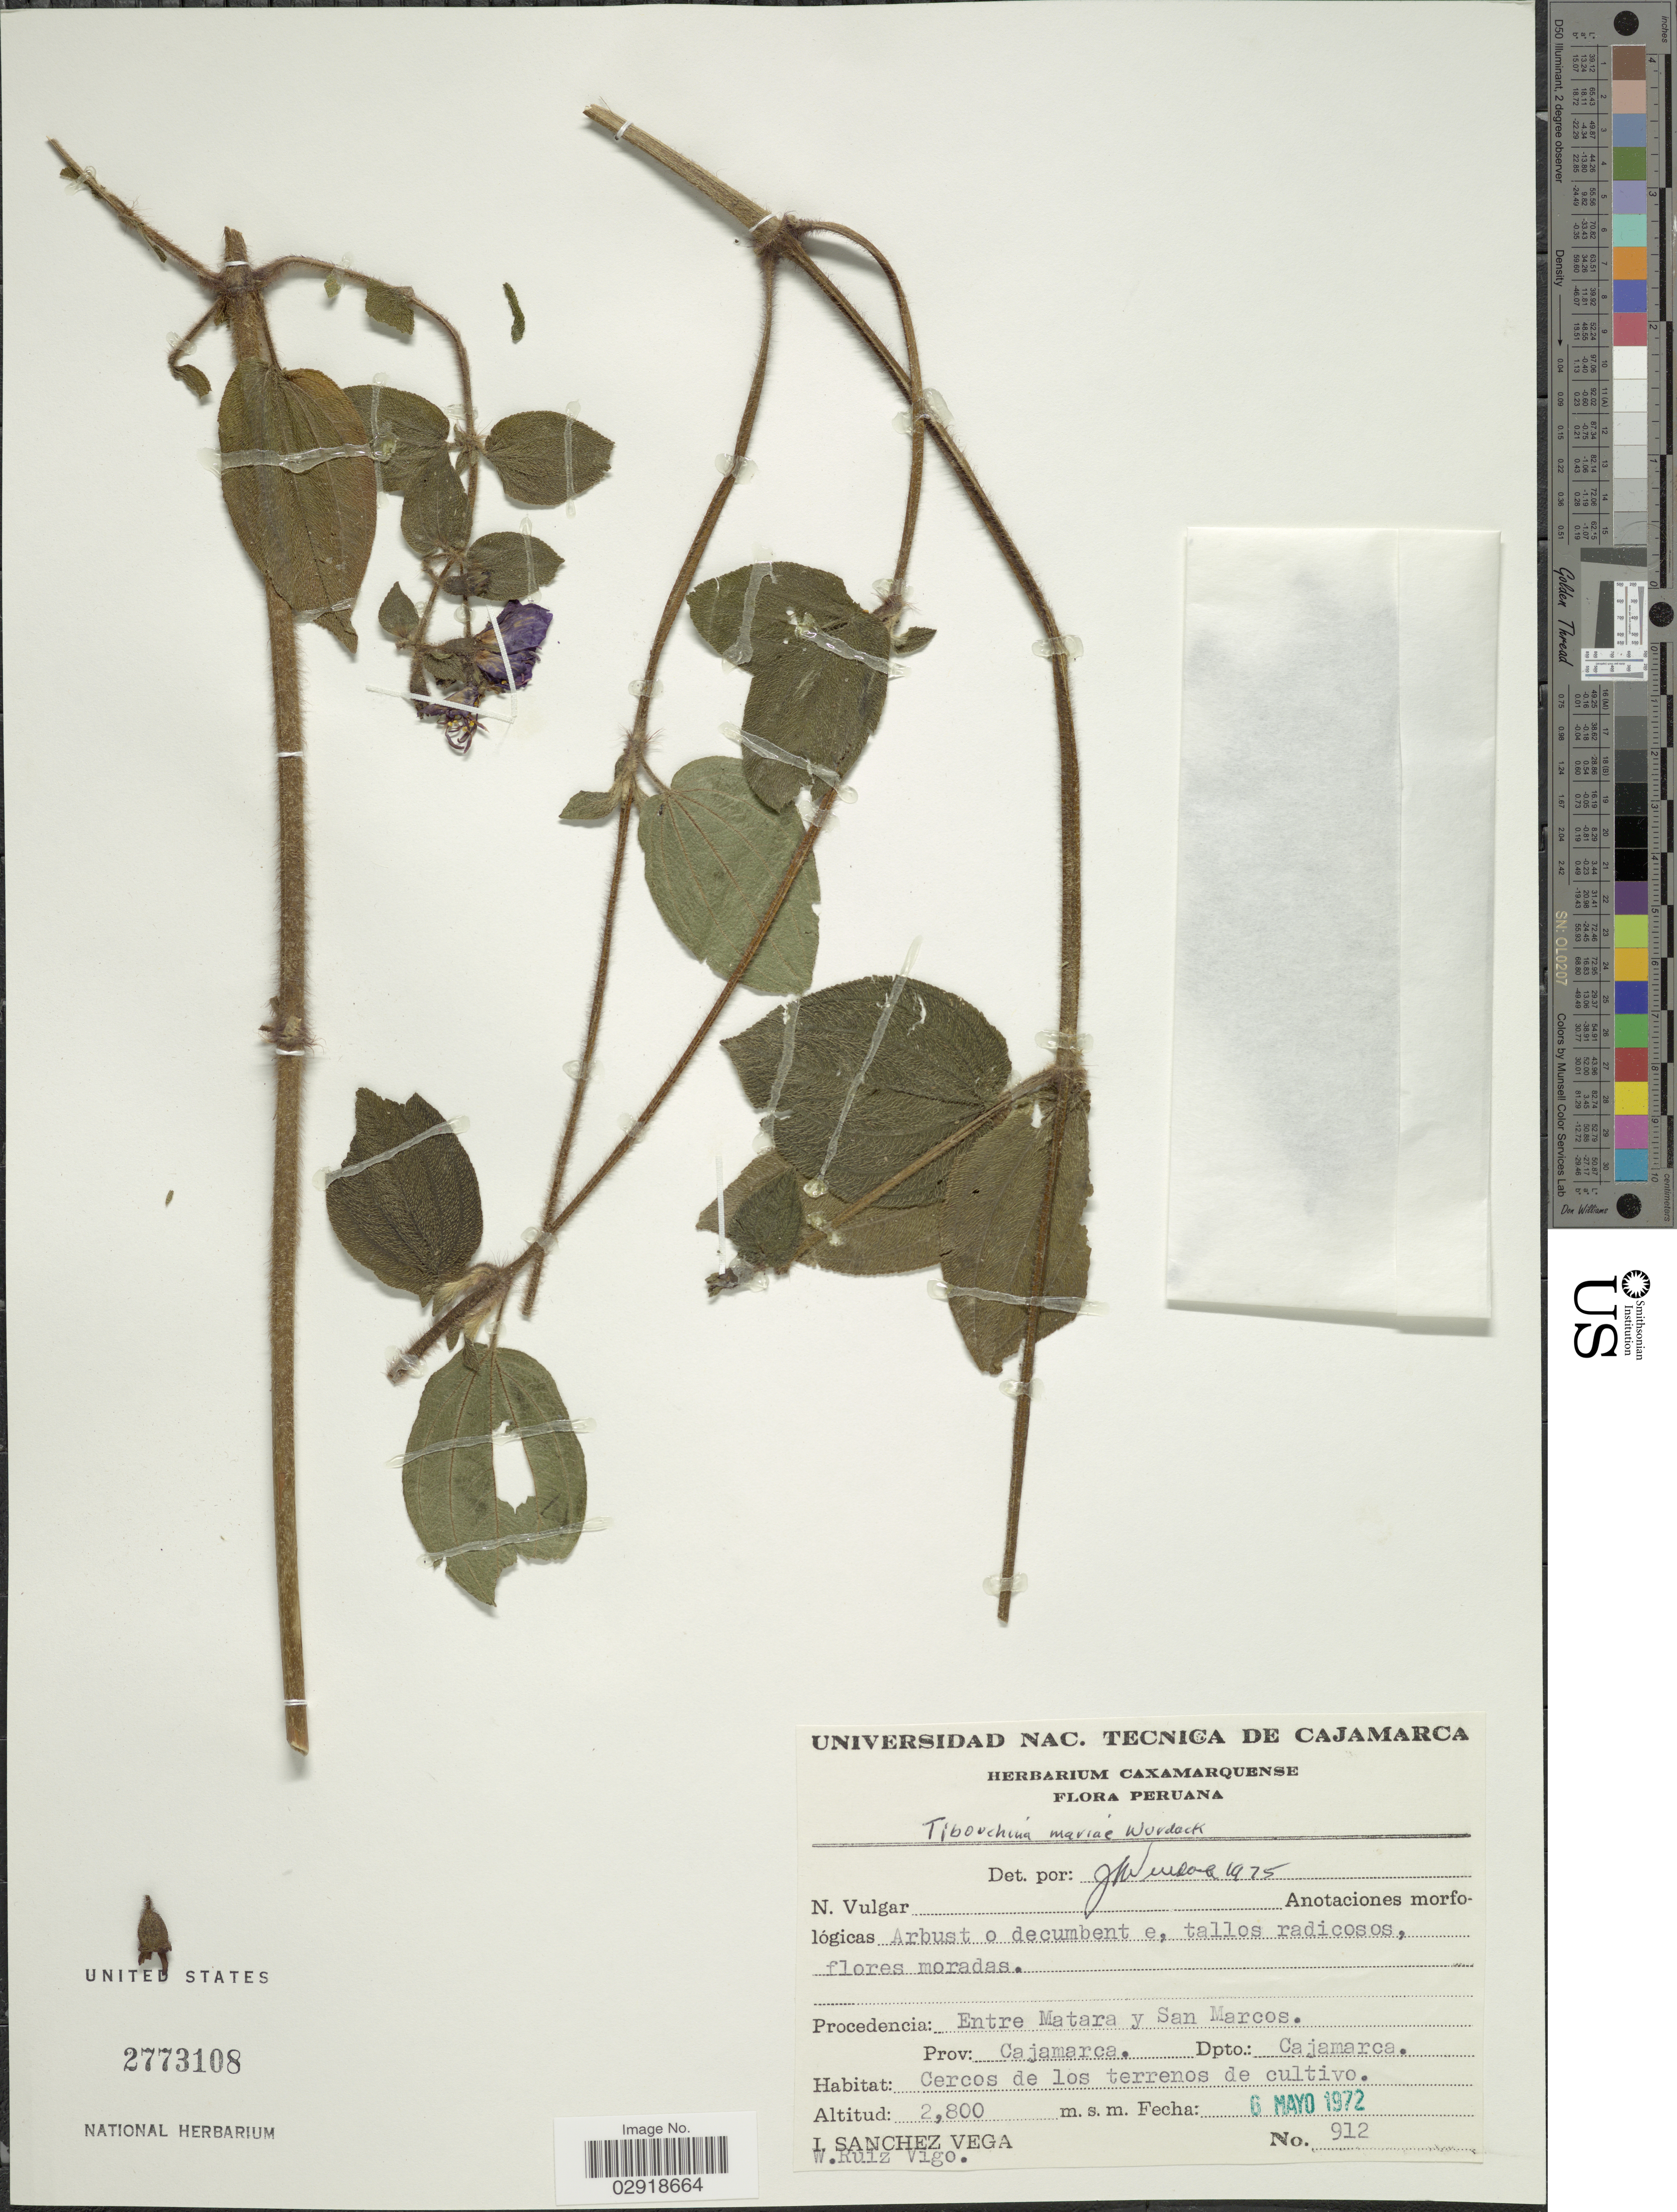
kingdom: Plantae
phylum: Tracheophyta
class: Magnoliopsida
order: Myrtales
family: Melastomataceae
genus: Chaetogastra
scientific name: Chaetogastra mariae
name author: (Wurdack) P.J.F. Guim. & Michelang.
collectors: I. Sánchez Vega & W. Ruiz Vigo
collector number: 912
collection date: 1972-05-06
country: Peru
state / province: Cajamarca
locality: Entre Matara y San Marcos. Dpto.: Cajamarca. Cercos de los terrenos de cultivo.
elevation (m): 2800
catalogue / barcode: US 2773108